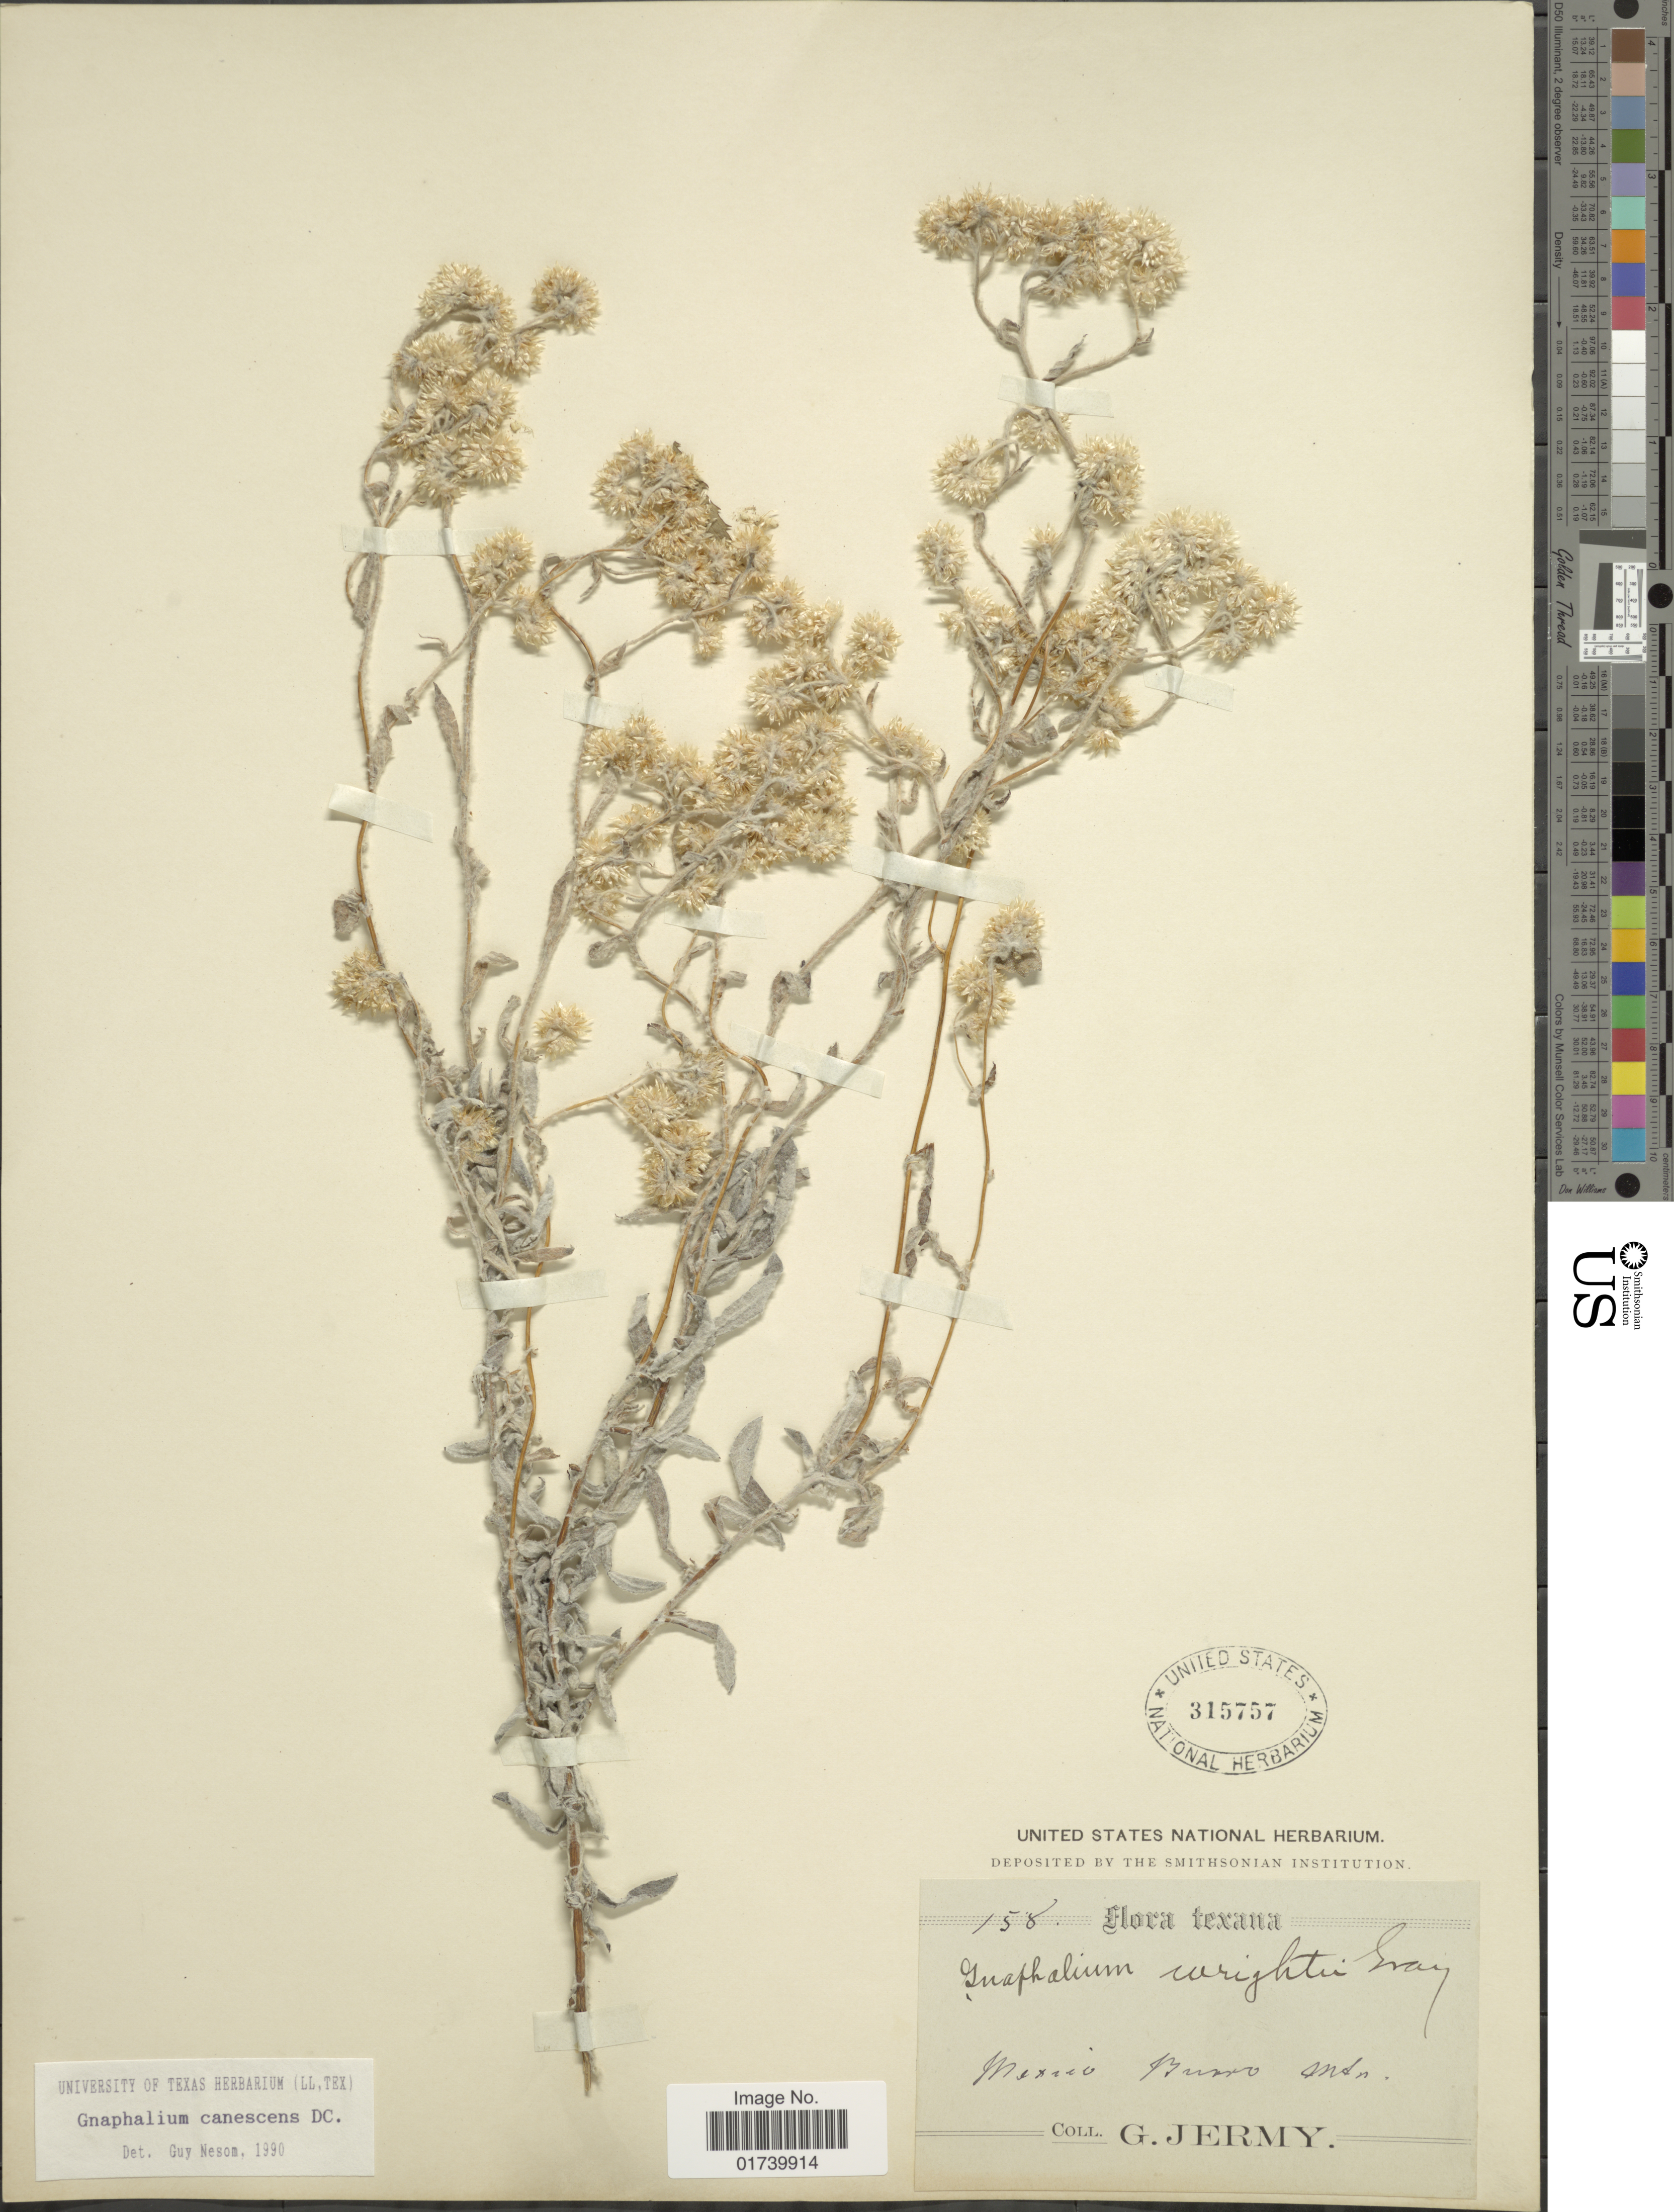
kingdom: Plantae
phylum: Tracheophyta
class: Magnoliopsida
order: Asterales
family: Asteraceae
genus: Pseudognaphalium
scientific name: Pseudognaphalium canescens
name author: (DC.) Anderb.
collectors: G. Jermy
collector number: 158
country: Mexico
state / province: México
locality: Mexico Burro Mtn.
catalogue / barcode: US 315757